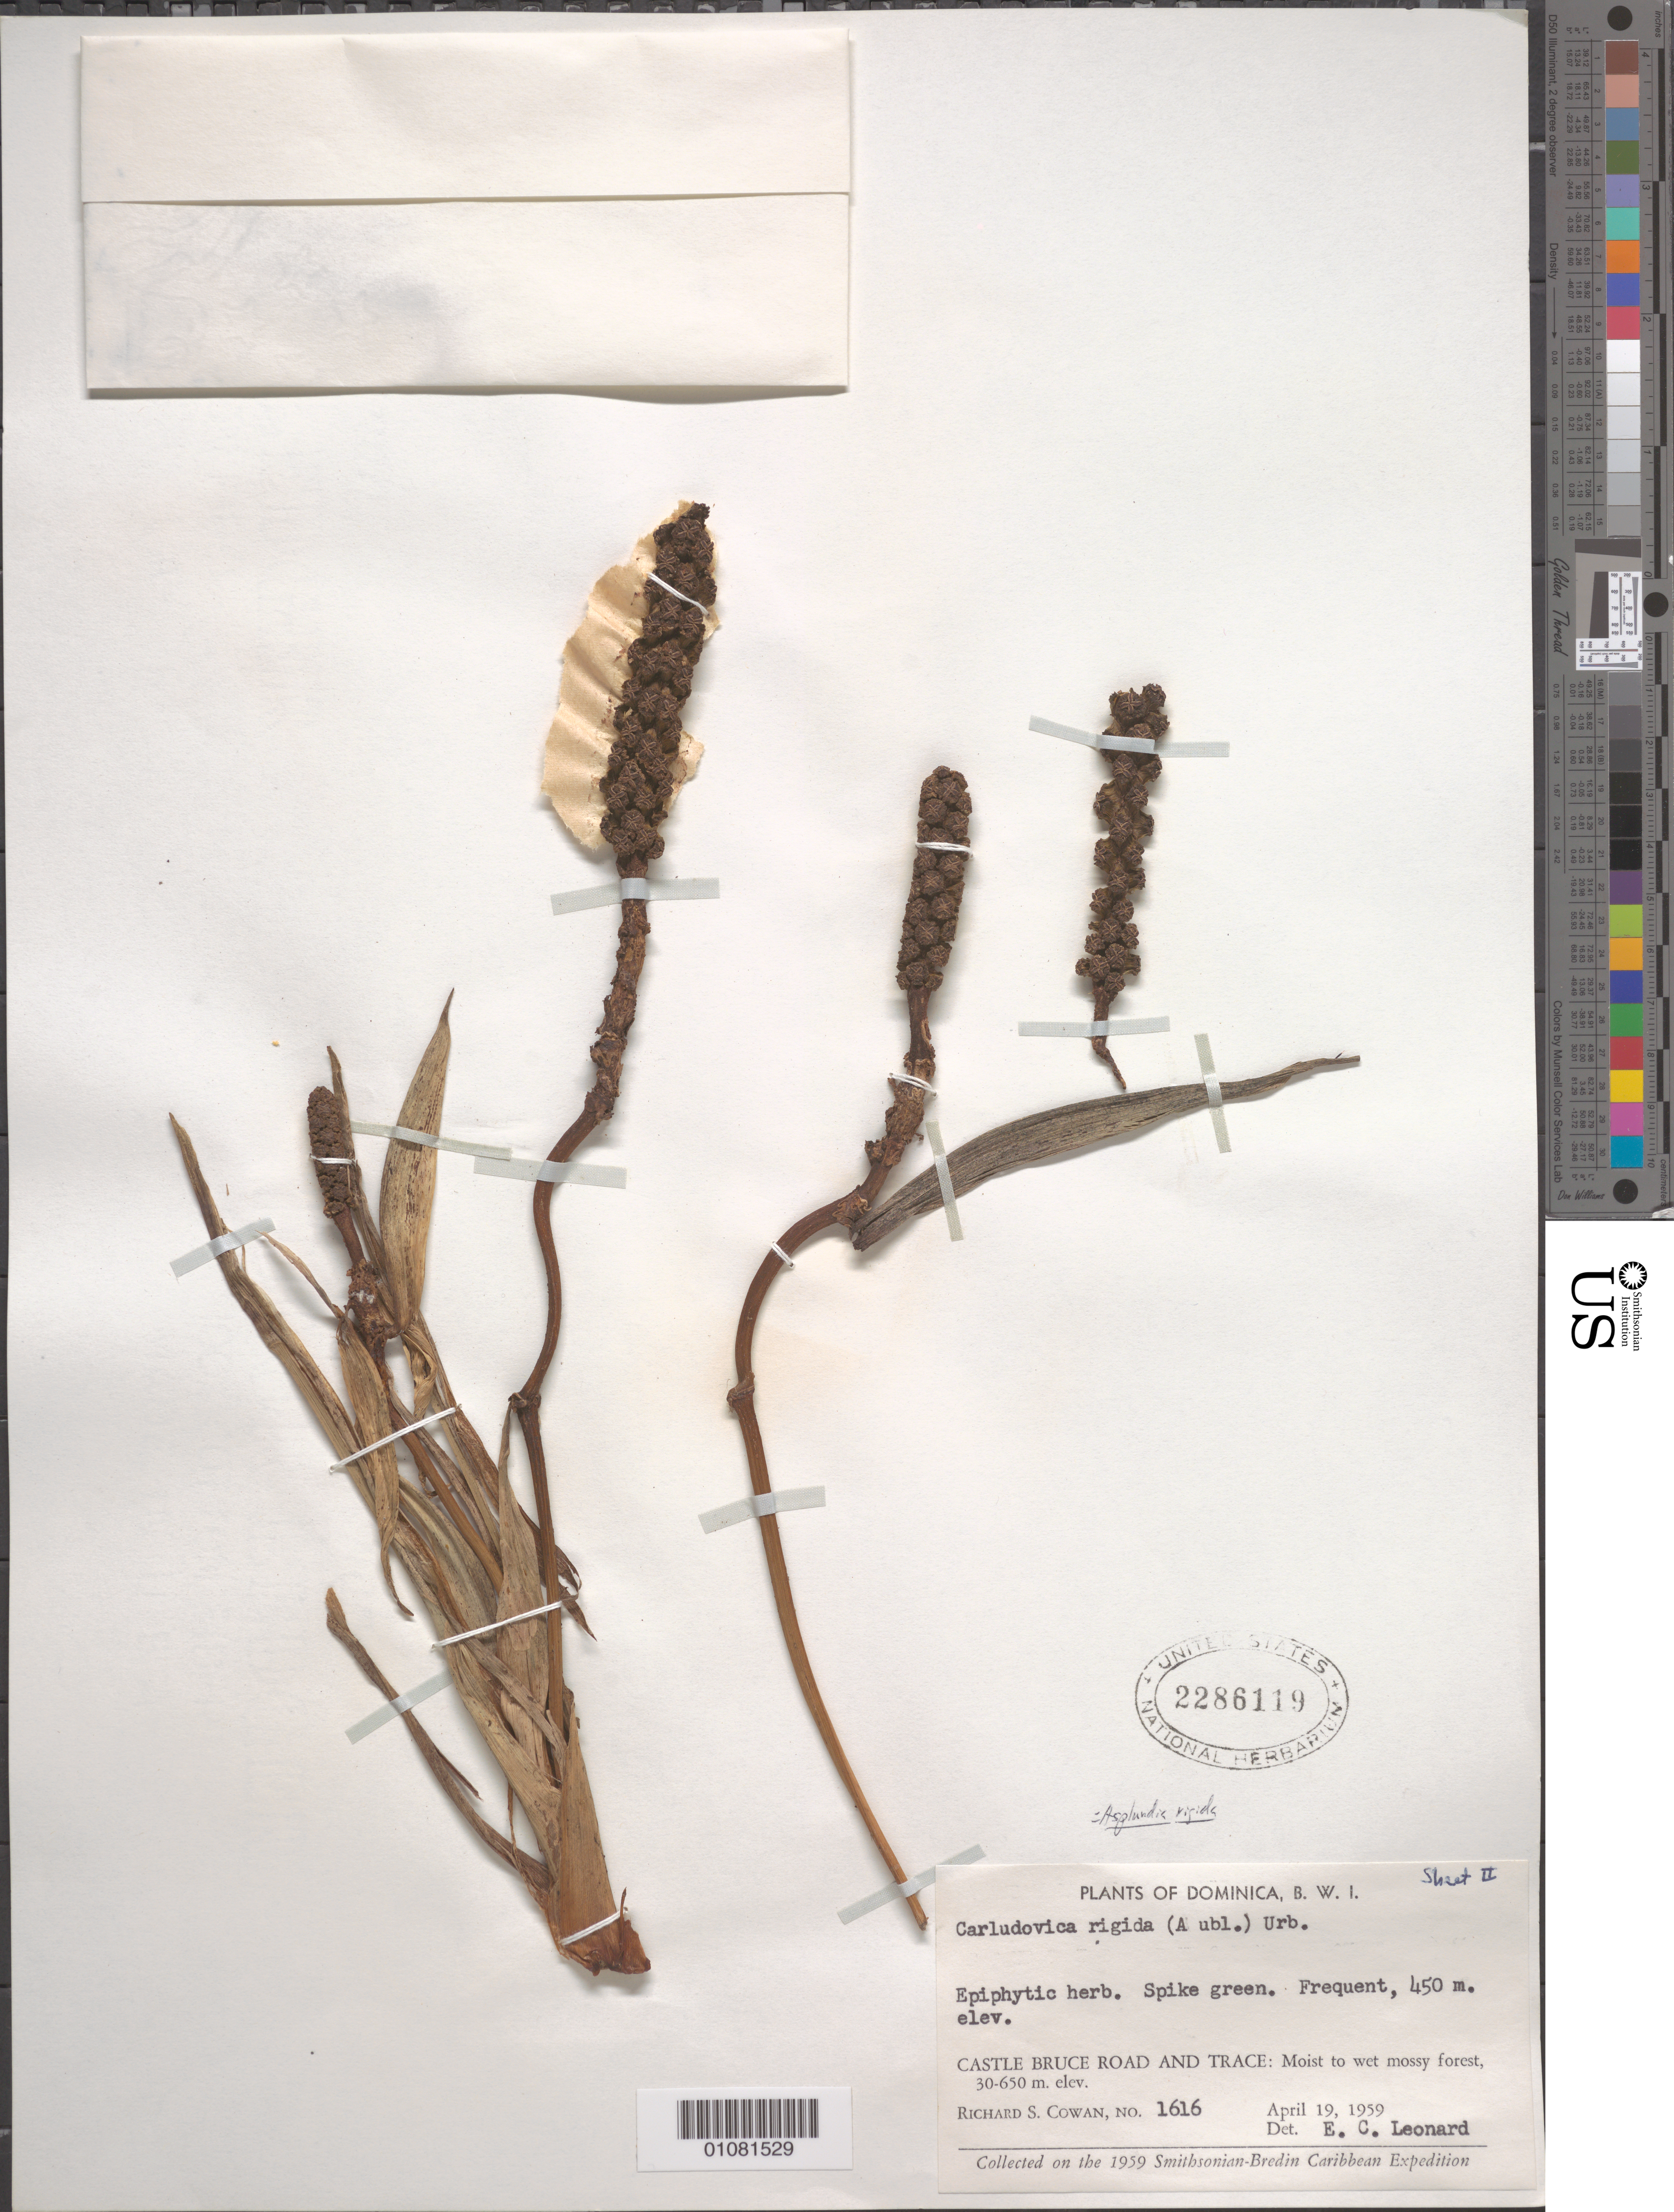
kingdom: Plantae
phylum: Tracheophyta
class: Liliopsida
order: Pandanales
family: Cyclanthaceae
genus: Asplundia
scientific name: Asplundia rigida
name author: (Aubl.) Harling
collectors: R. S. Cowan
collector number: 1616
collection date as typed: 19 Apr 1959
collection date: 1959-04-19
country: Dominica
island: Dominica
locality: Castle Bruce Road and Trace: moist to wet mossy forest.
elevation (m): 30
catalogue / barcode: US 2286119